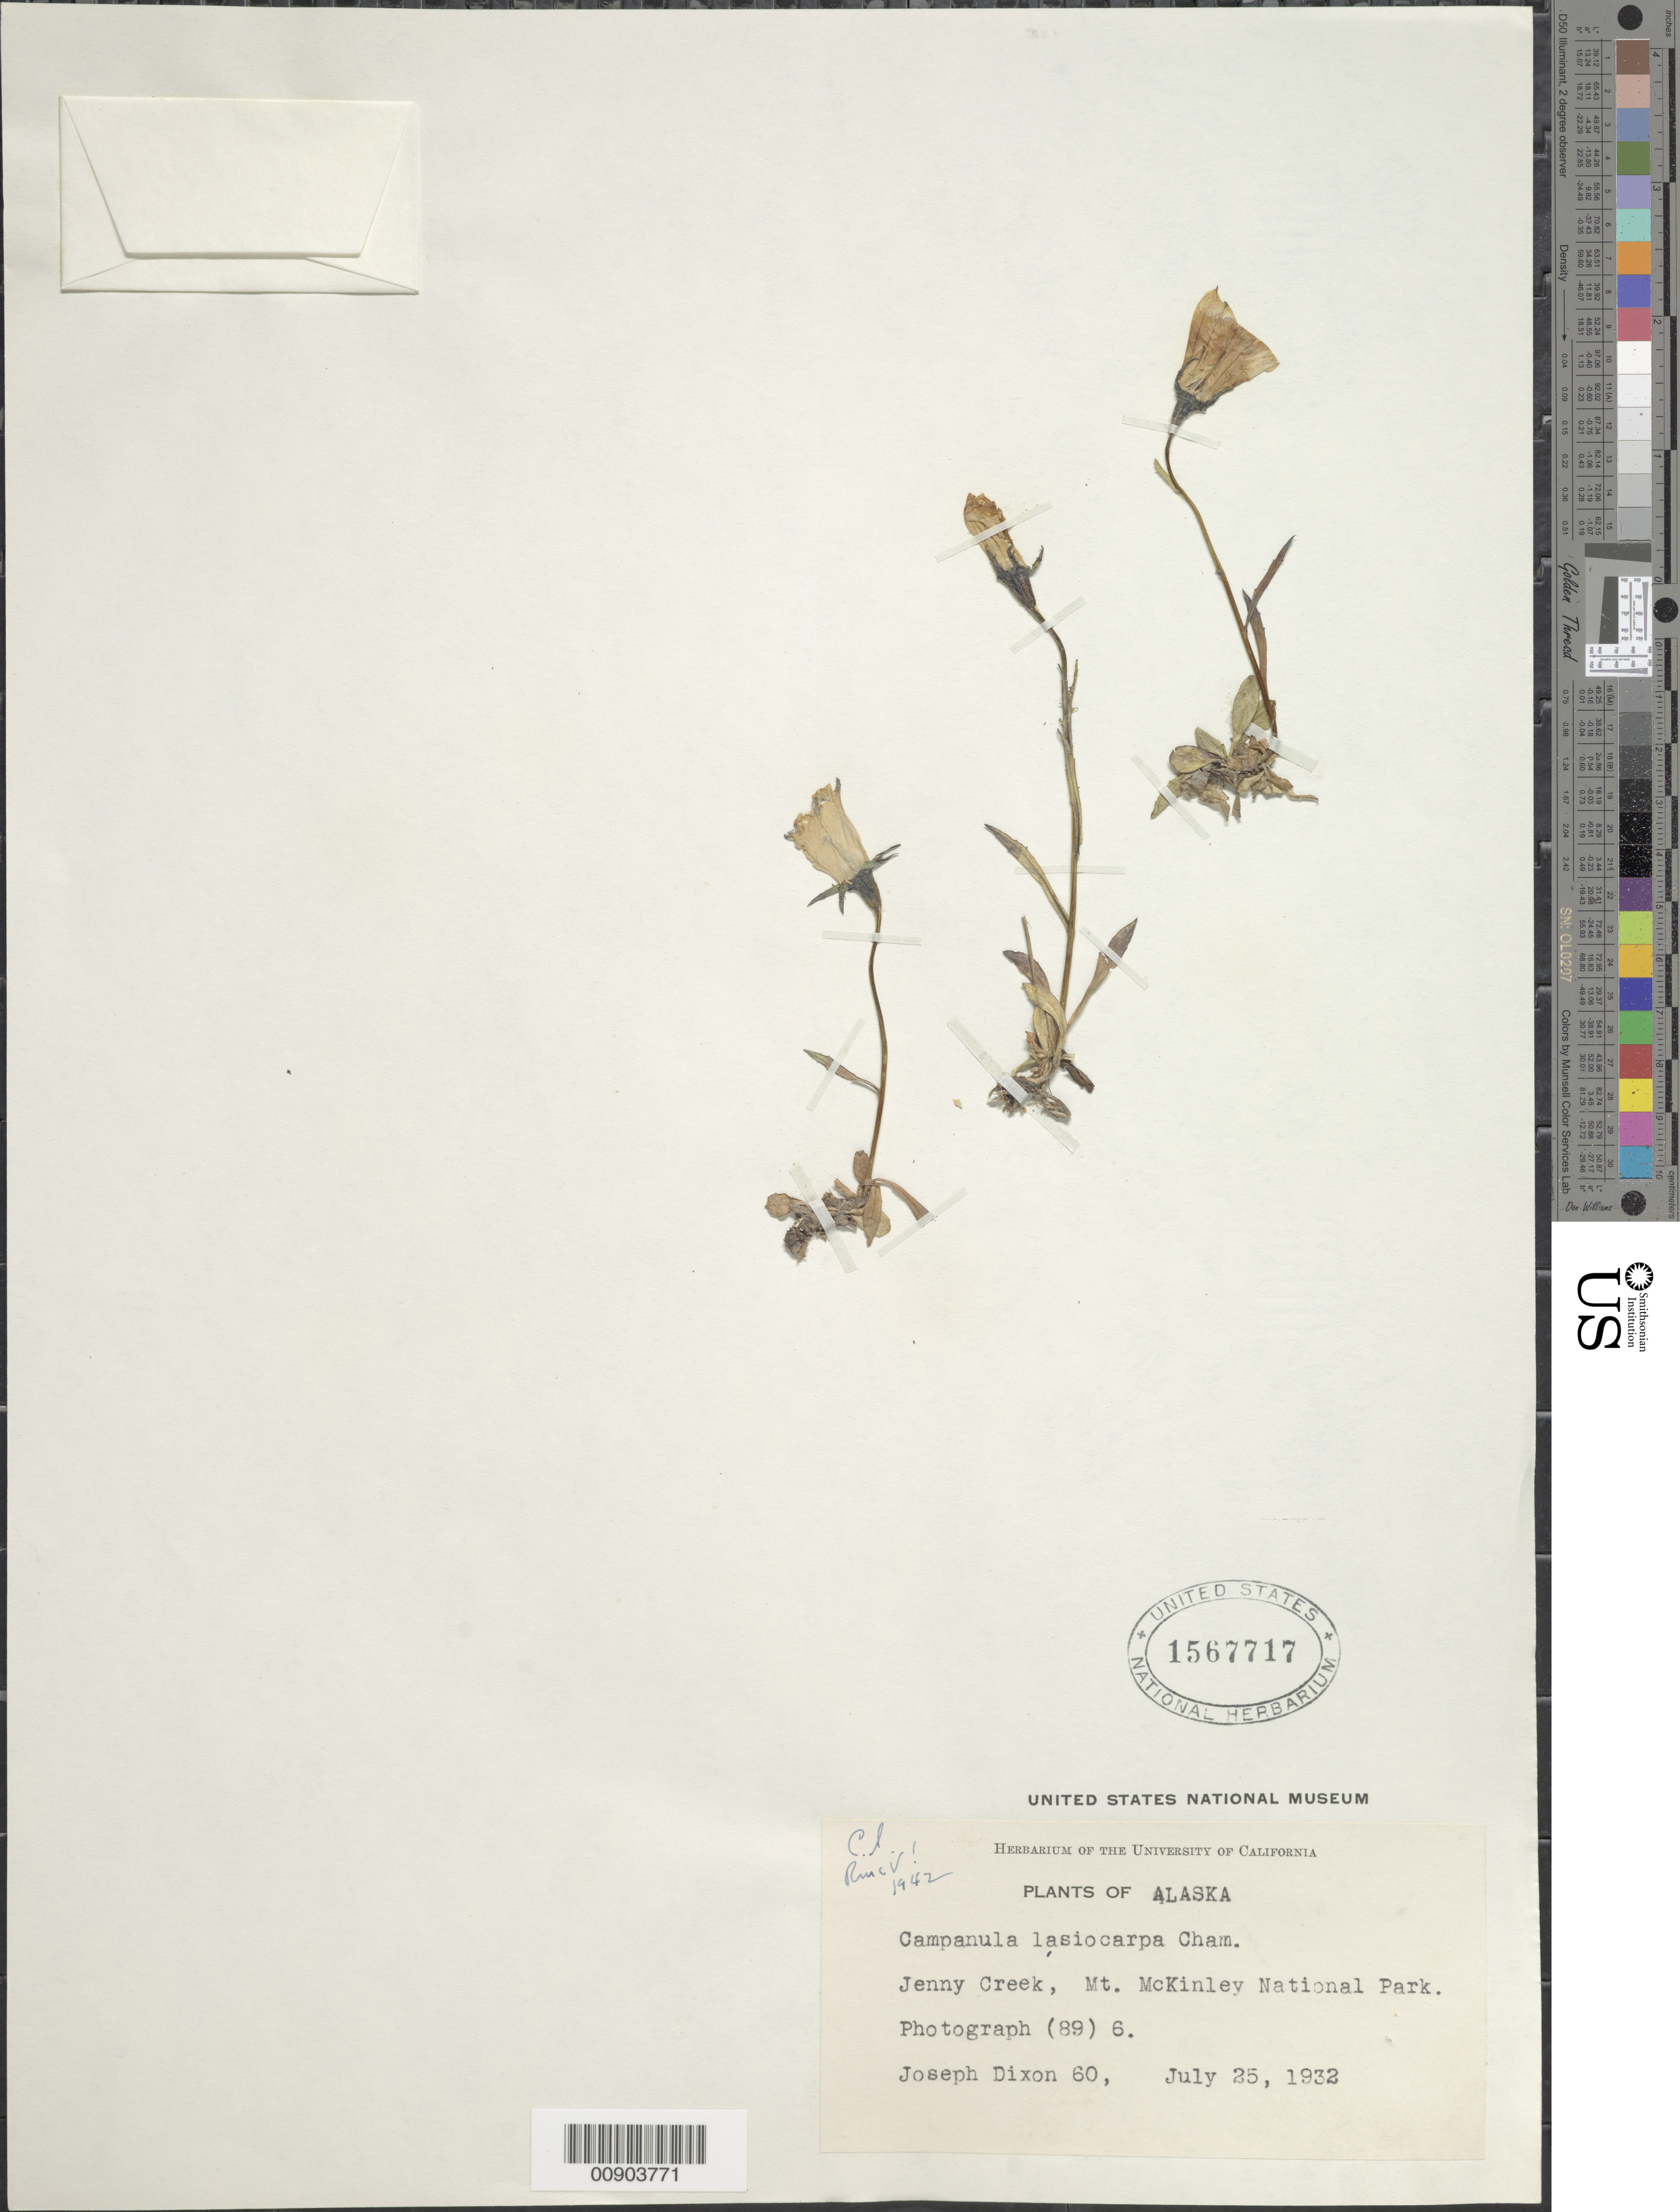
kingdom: Plantae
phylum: Tracheophyta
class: Magnoliopsida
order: Asterales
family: Campanulaceae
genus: Campanula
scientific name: Campanula lasiocarpa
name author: Cham.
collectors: J. Dixon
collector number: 60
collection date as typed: July 25, 1932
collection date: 1932-07-25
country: United States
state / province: Alaska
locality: Mt. McKinley National Park, Jenny Creek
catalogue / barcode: US 1567717